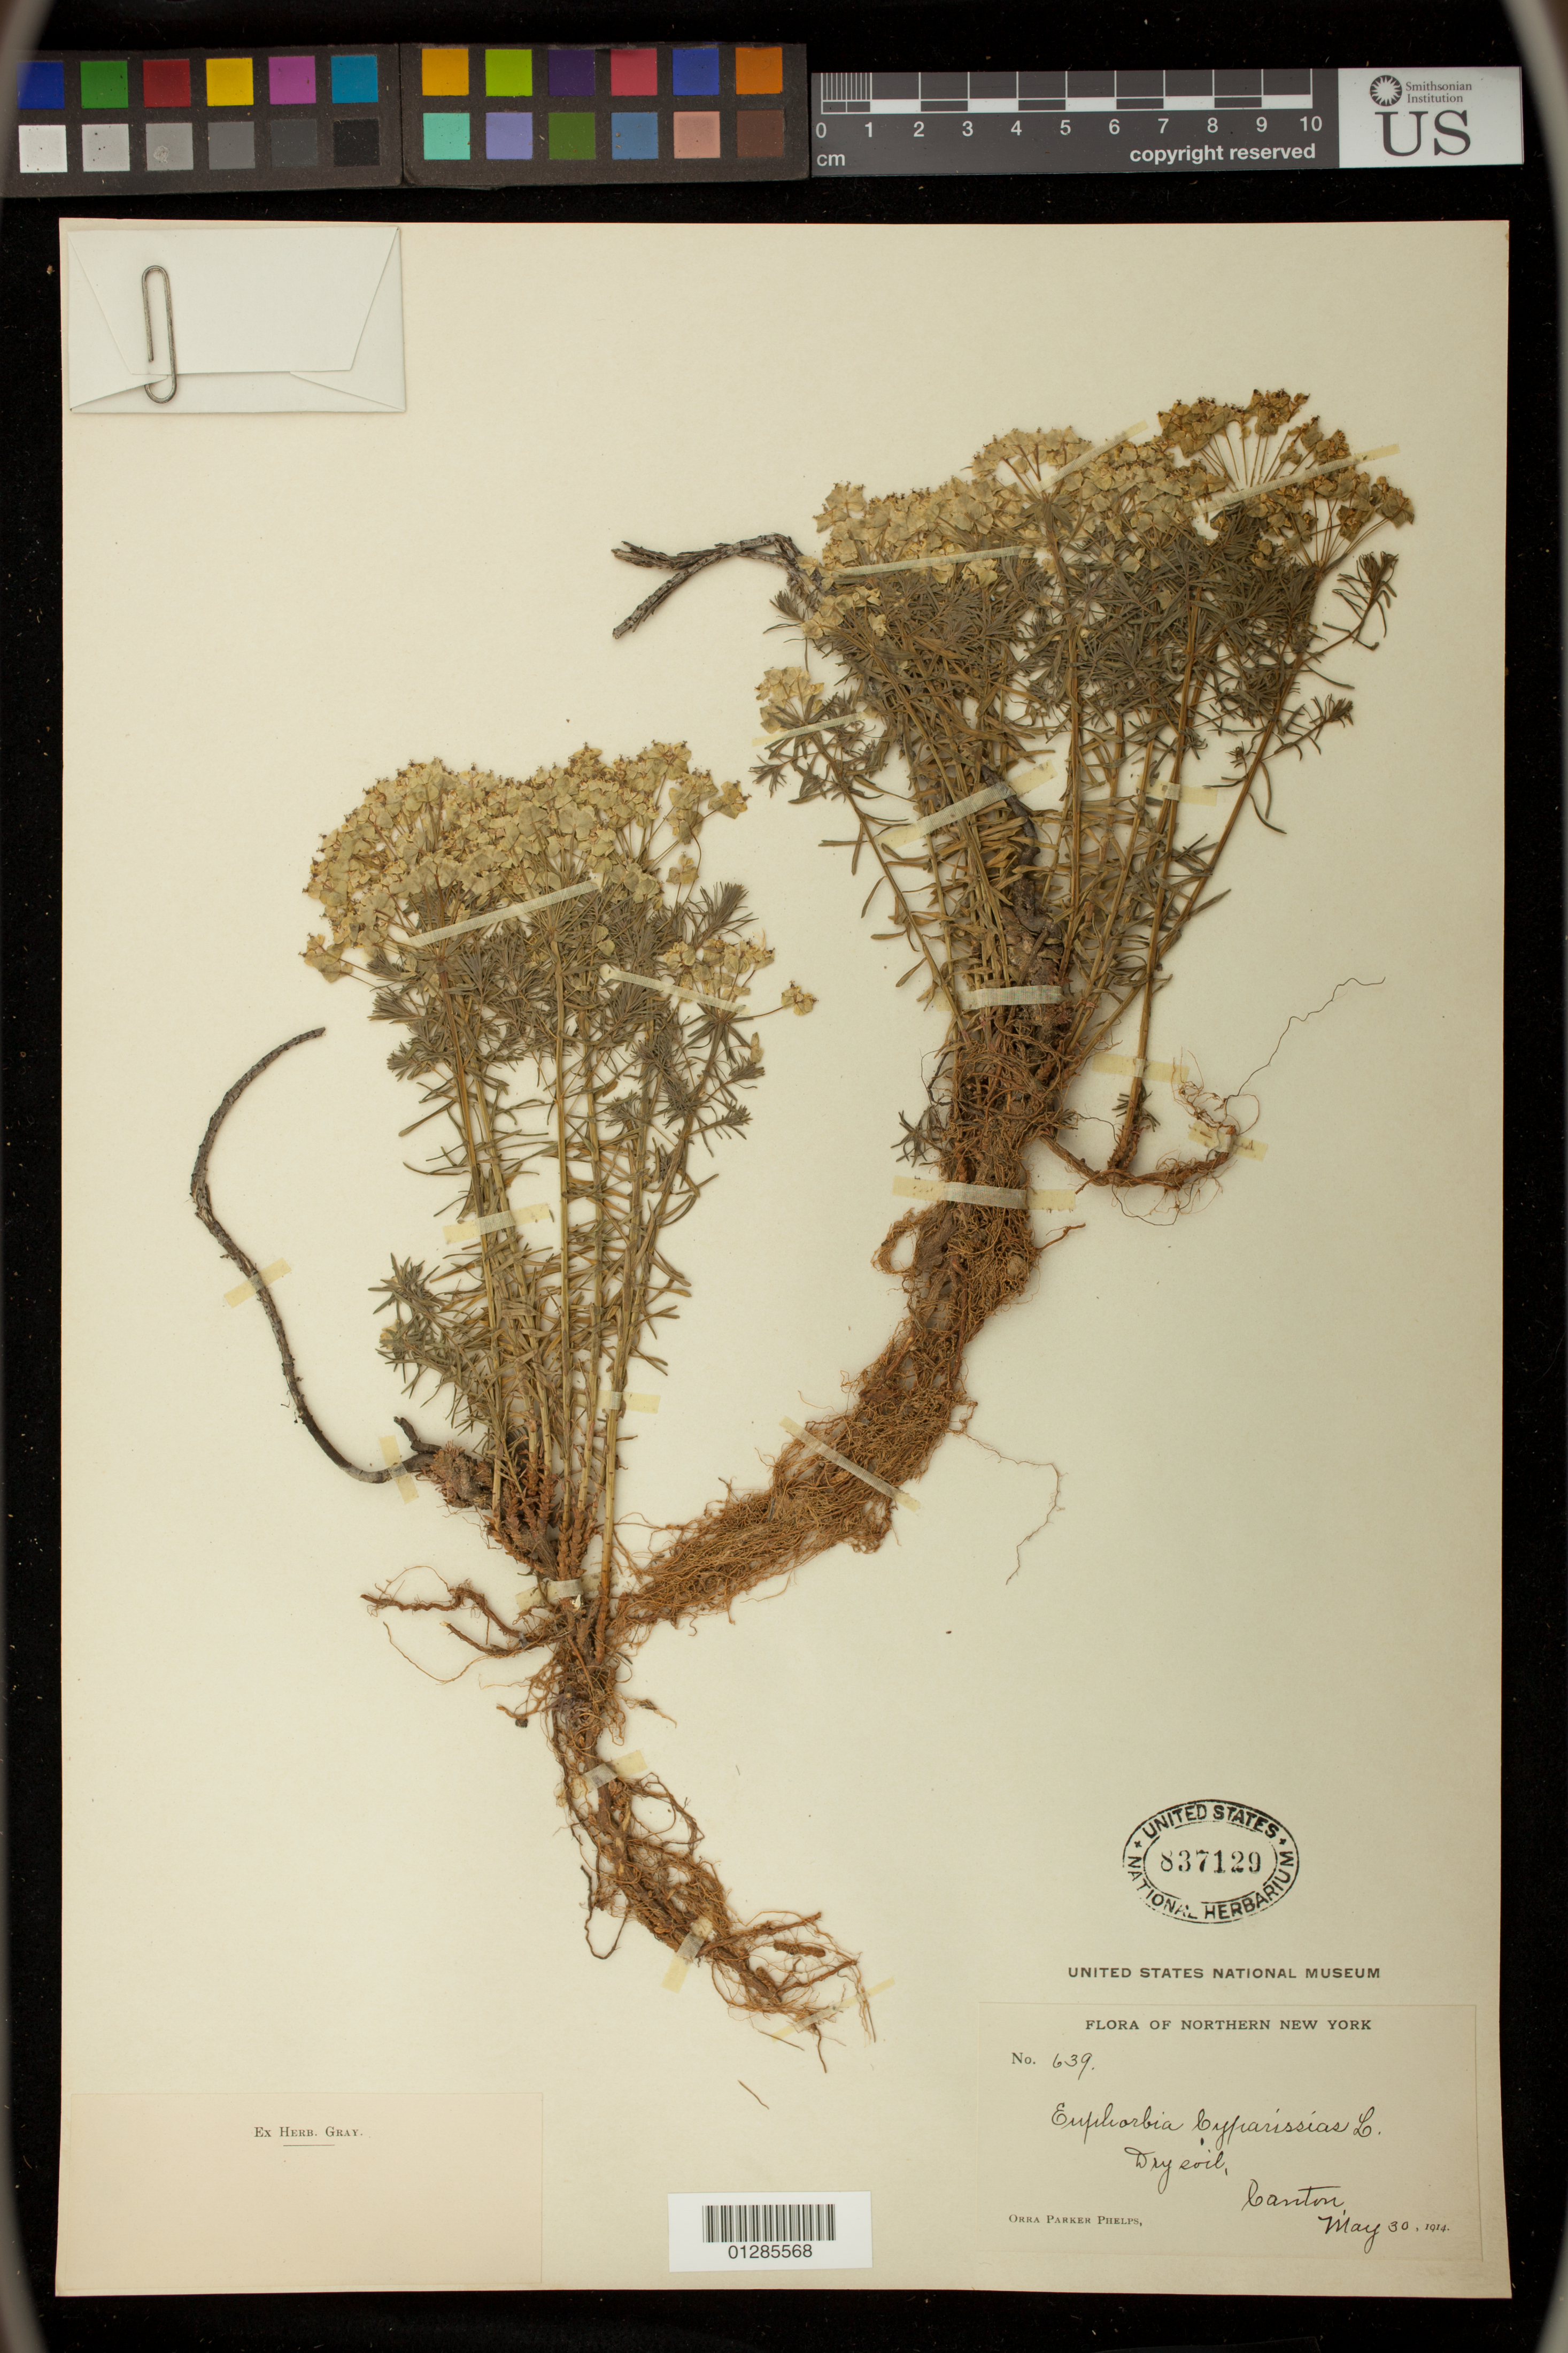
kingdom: Plantae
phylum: Tracheophyta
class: Magnoliopsida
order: Malpighiales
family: Euphorbiaceae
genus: Euphorbia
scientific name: Euphorbia cyparissias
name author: L.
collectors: O. P. Phelps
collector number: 639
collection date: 1914-05-30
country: United States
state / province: New York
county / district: St. Lawrence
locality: Canton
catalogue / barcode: US 837129